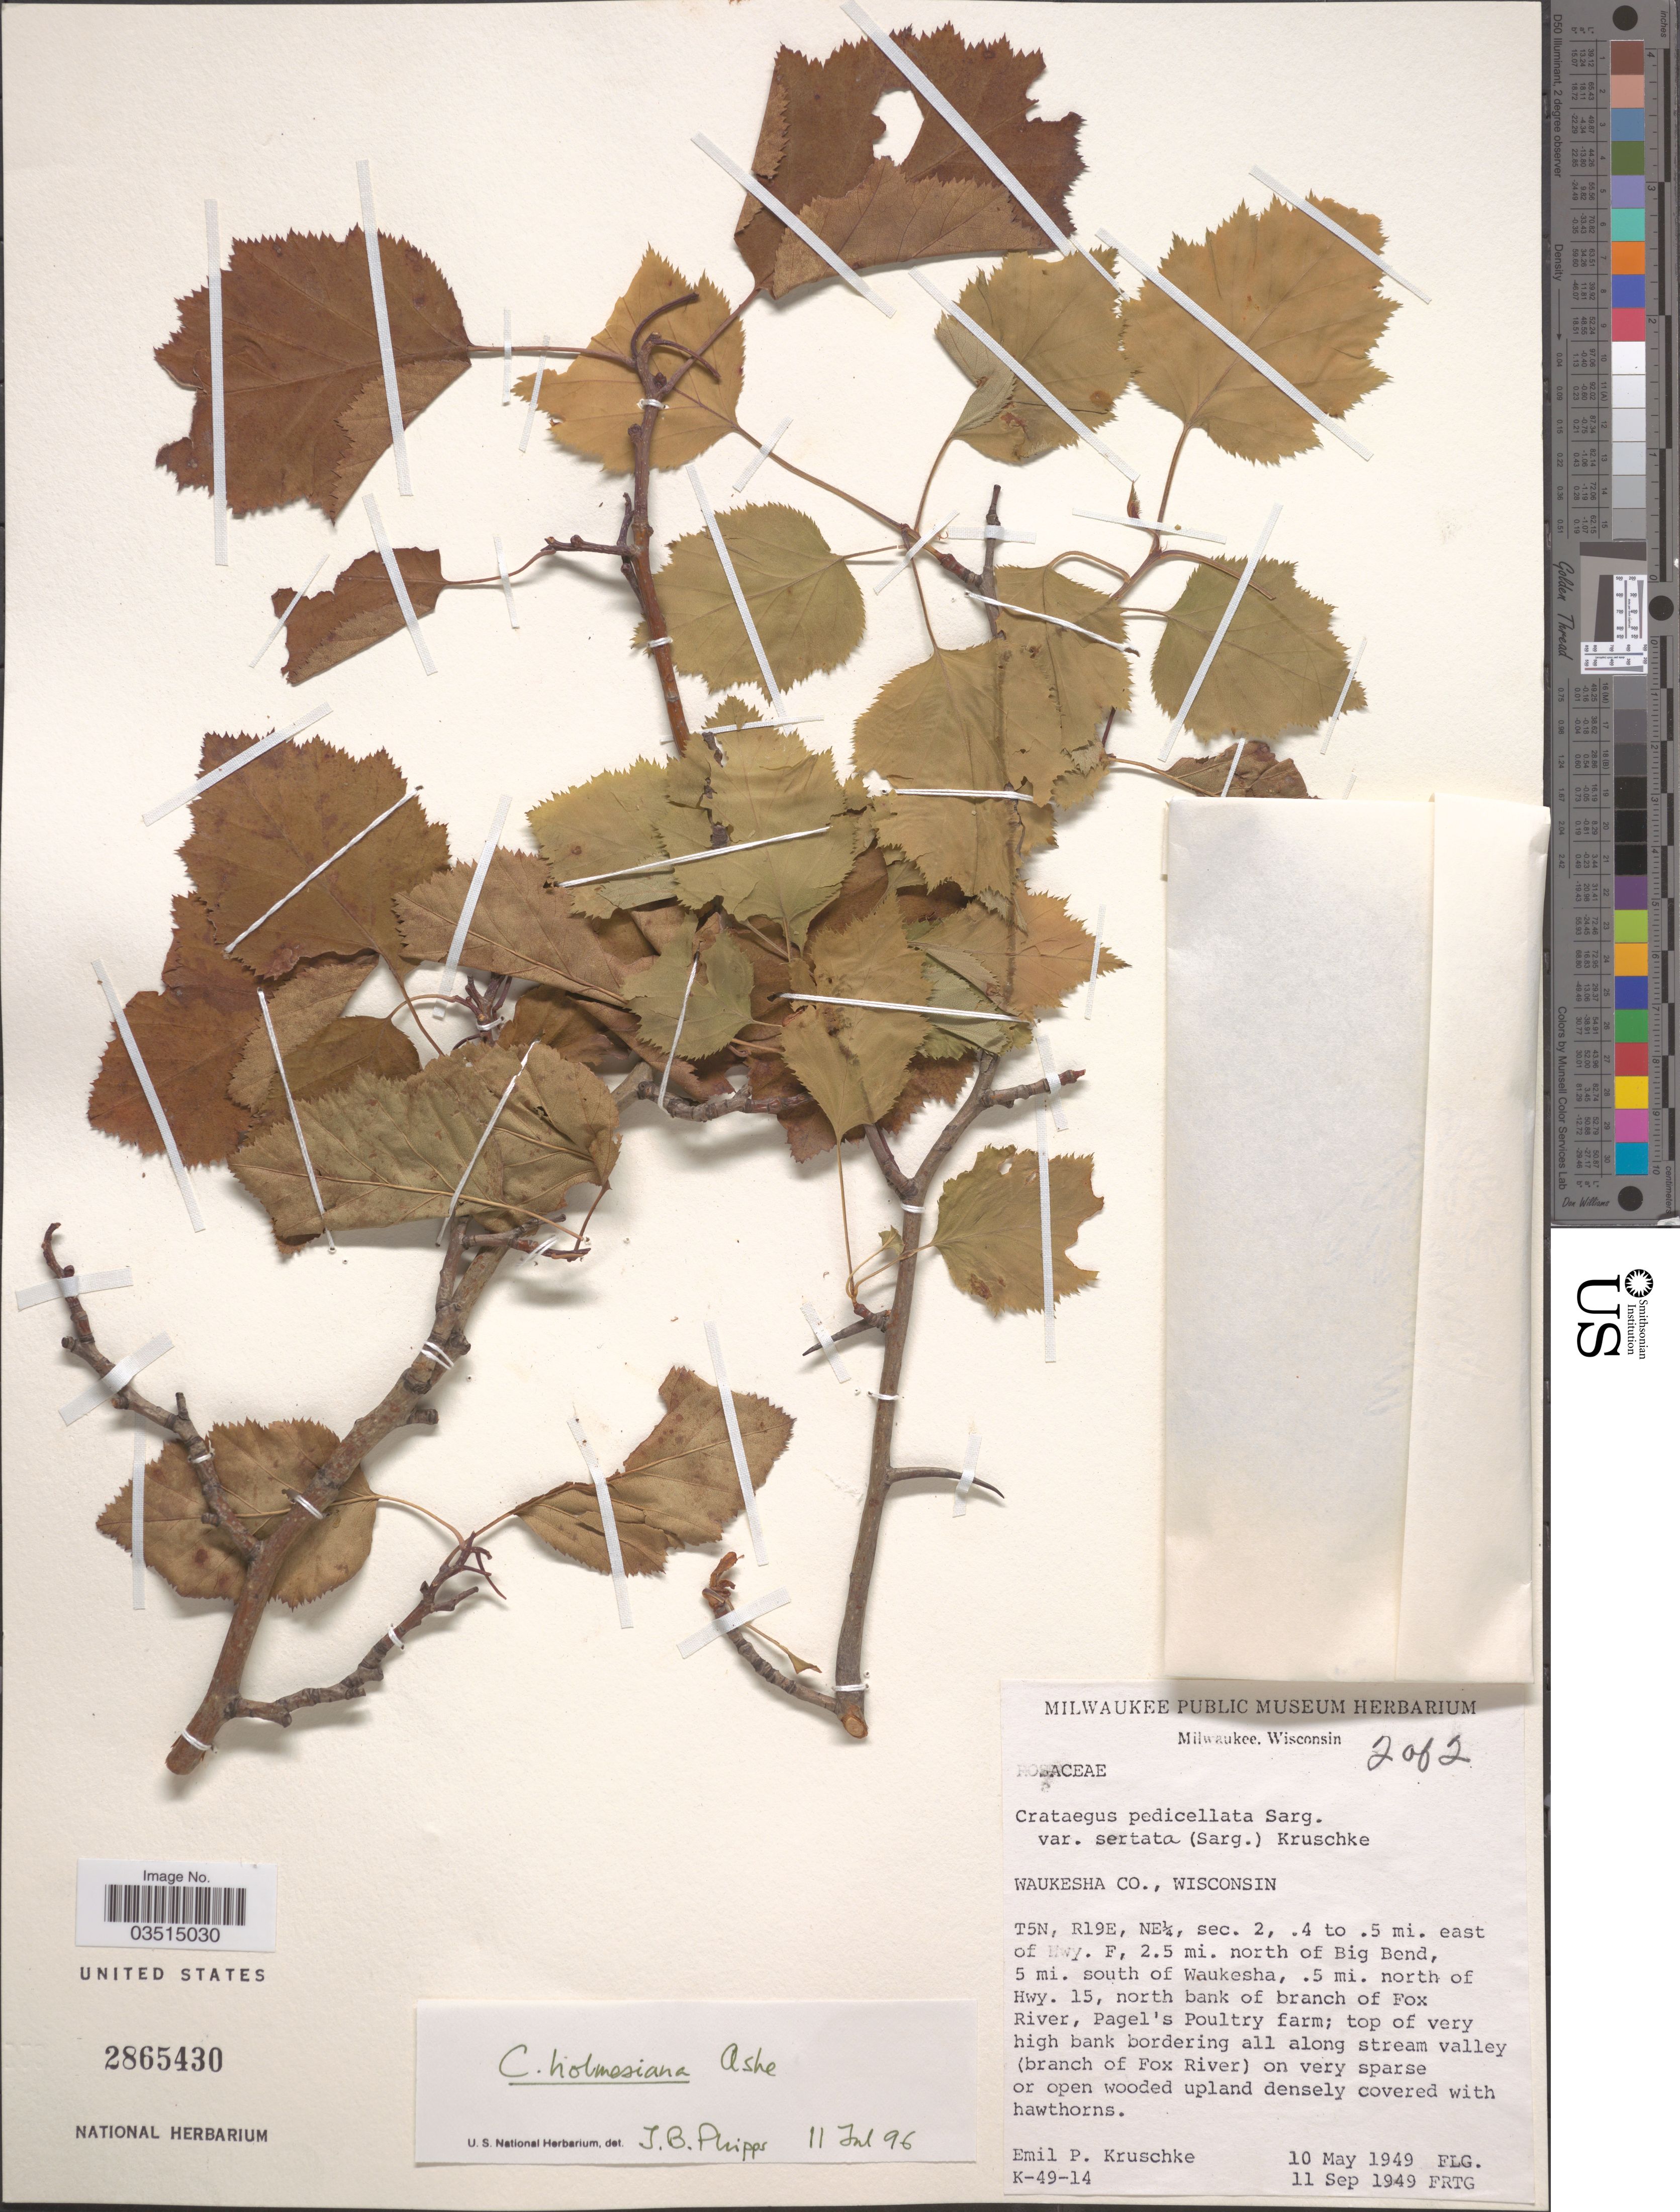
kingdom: Plantae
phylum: Tracheophyta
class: Magnoliopsida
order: Rosales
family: Rosaceae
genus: Crataegus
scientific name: Crataegus holmesiana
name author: Ashe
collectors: E. Kruschke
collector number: K-49-14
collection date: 1949-05-10/1949-09-11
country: United States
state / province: Wisconsin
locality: Waukesha Co. T5N, R19E, NE¼, sec. 2, .4 to .5 mi. east of Hwy. F, 2.5 mi. north of Big Bend, 5 mi. south of Waukesha, .5 mi. north of Hwy. 15, north bank of branch of Fox River, Pagel's Poultry farm; top of very high bank bordering all along stream valley (branch of Fox River).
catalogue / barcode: US 2865430